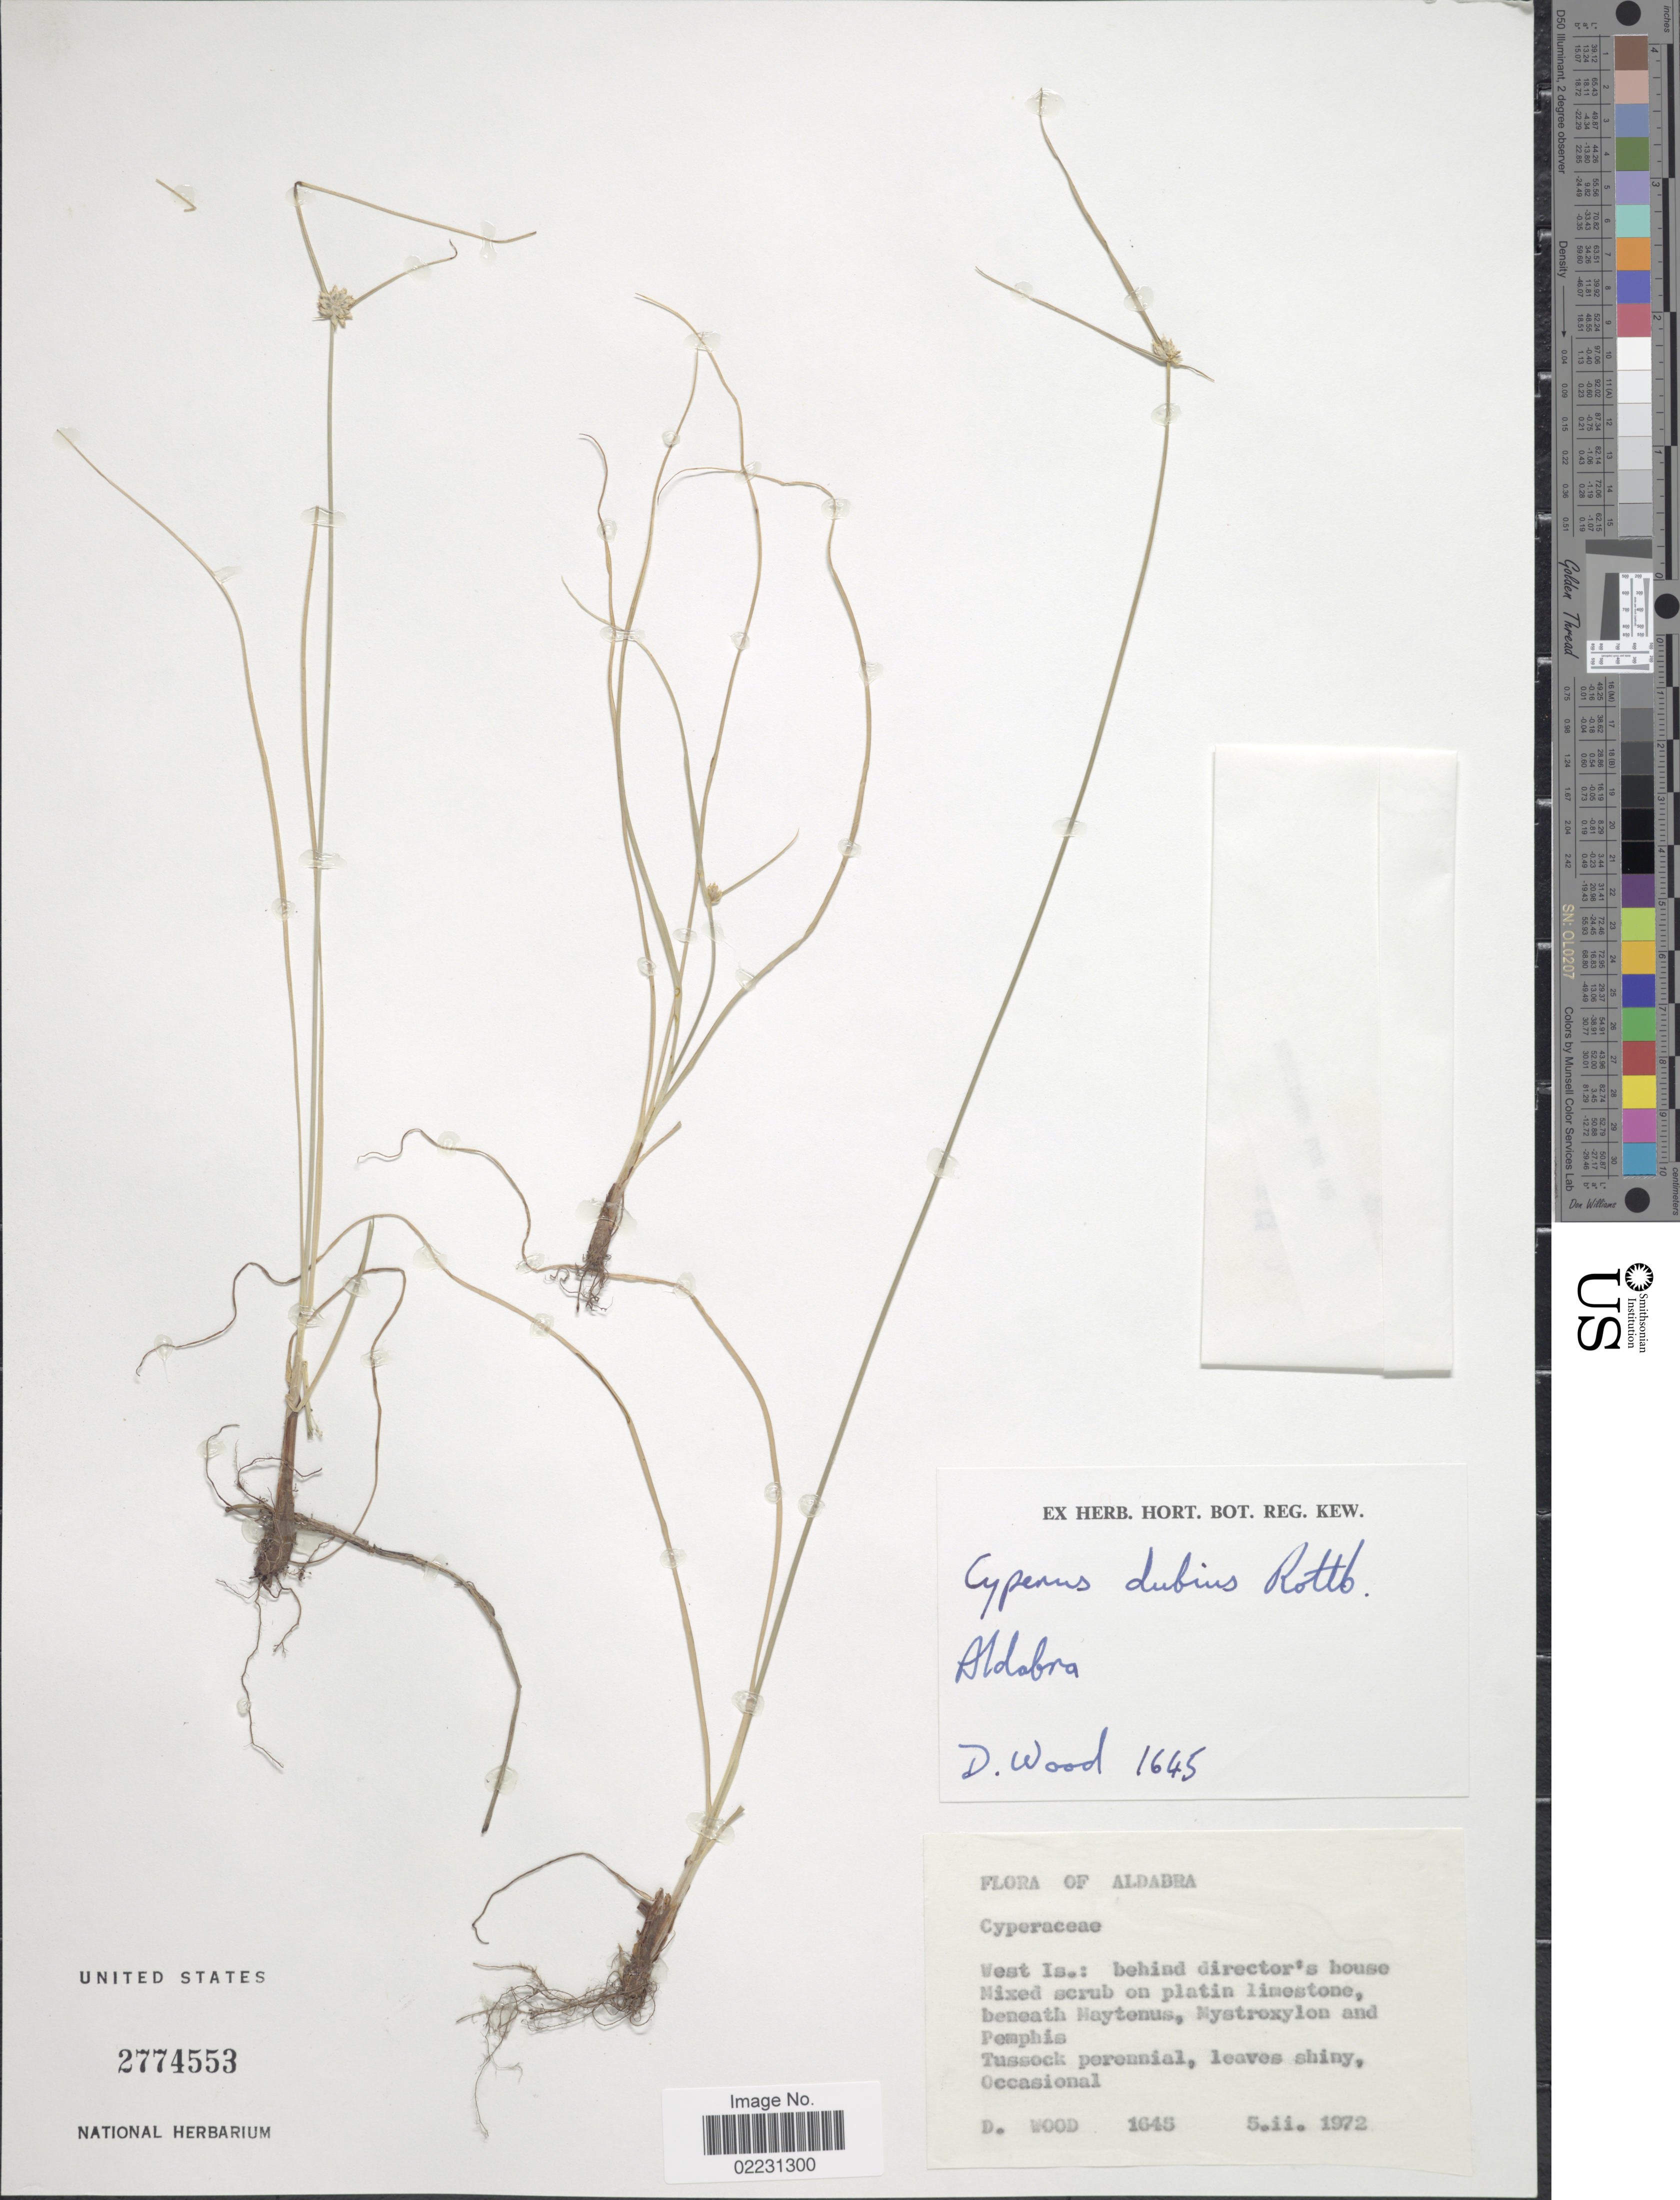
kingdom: Plantae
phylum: Tracheophyta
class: Liliopsida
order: Poales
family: Cyperaceae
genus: Cyperus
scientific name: Cyperus dubius Rottb. var. dubius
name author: Rottb.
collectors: D. Wood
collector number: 1645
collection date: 1972-02-05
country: Seychelles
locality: Aldabra. West Is.: behind director's house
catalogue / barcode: US 2774553